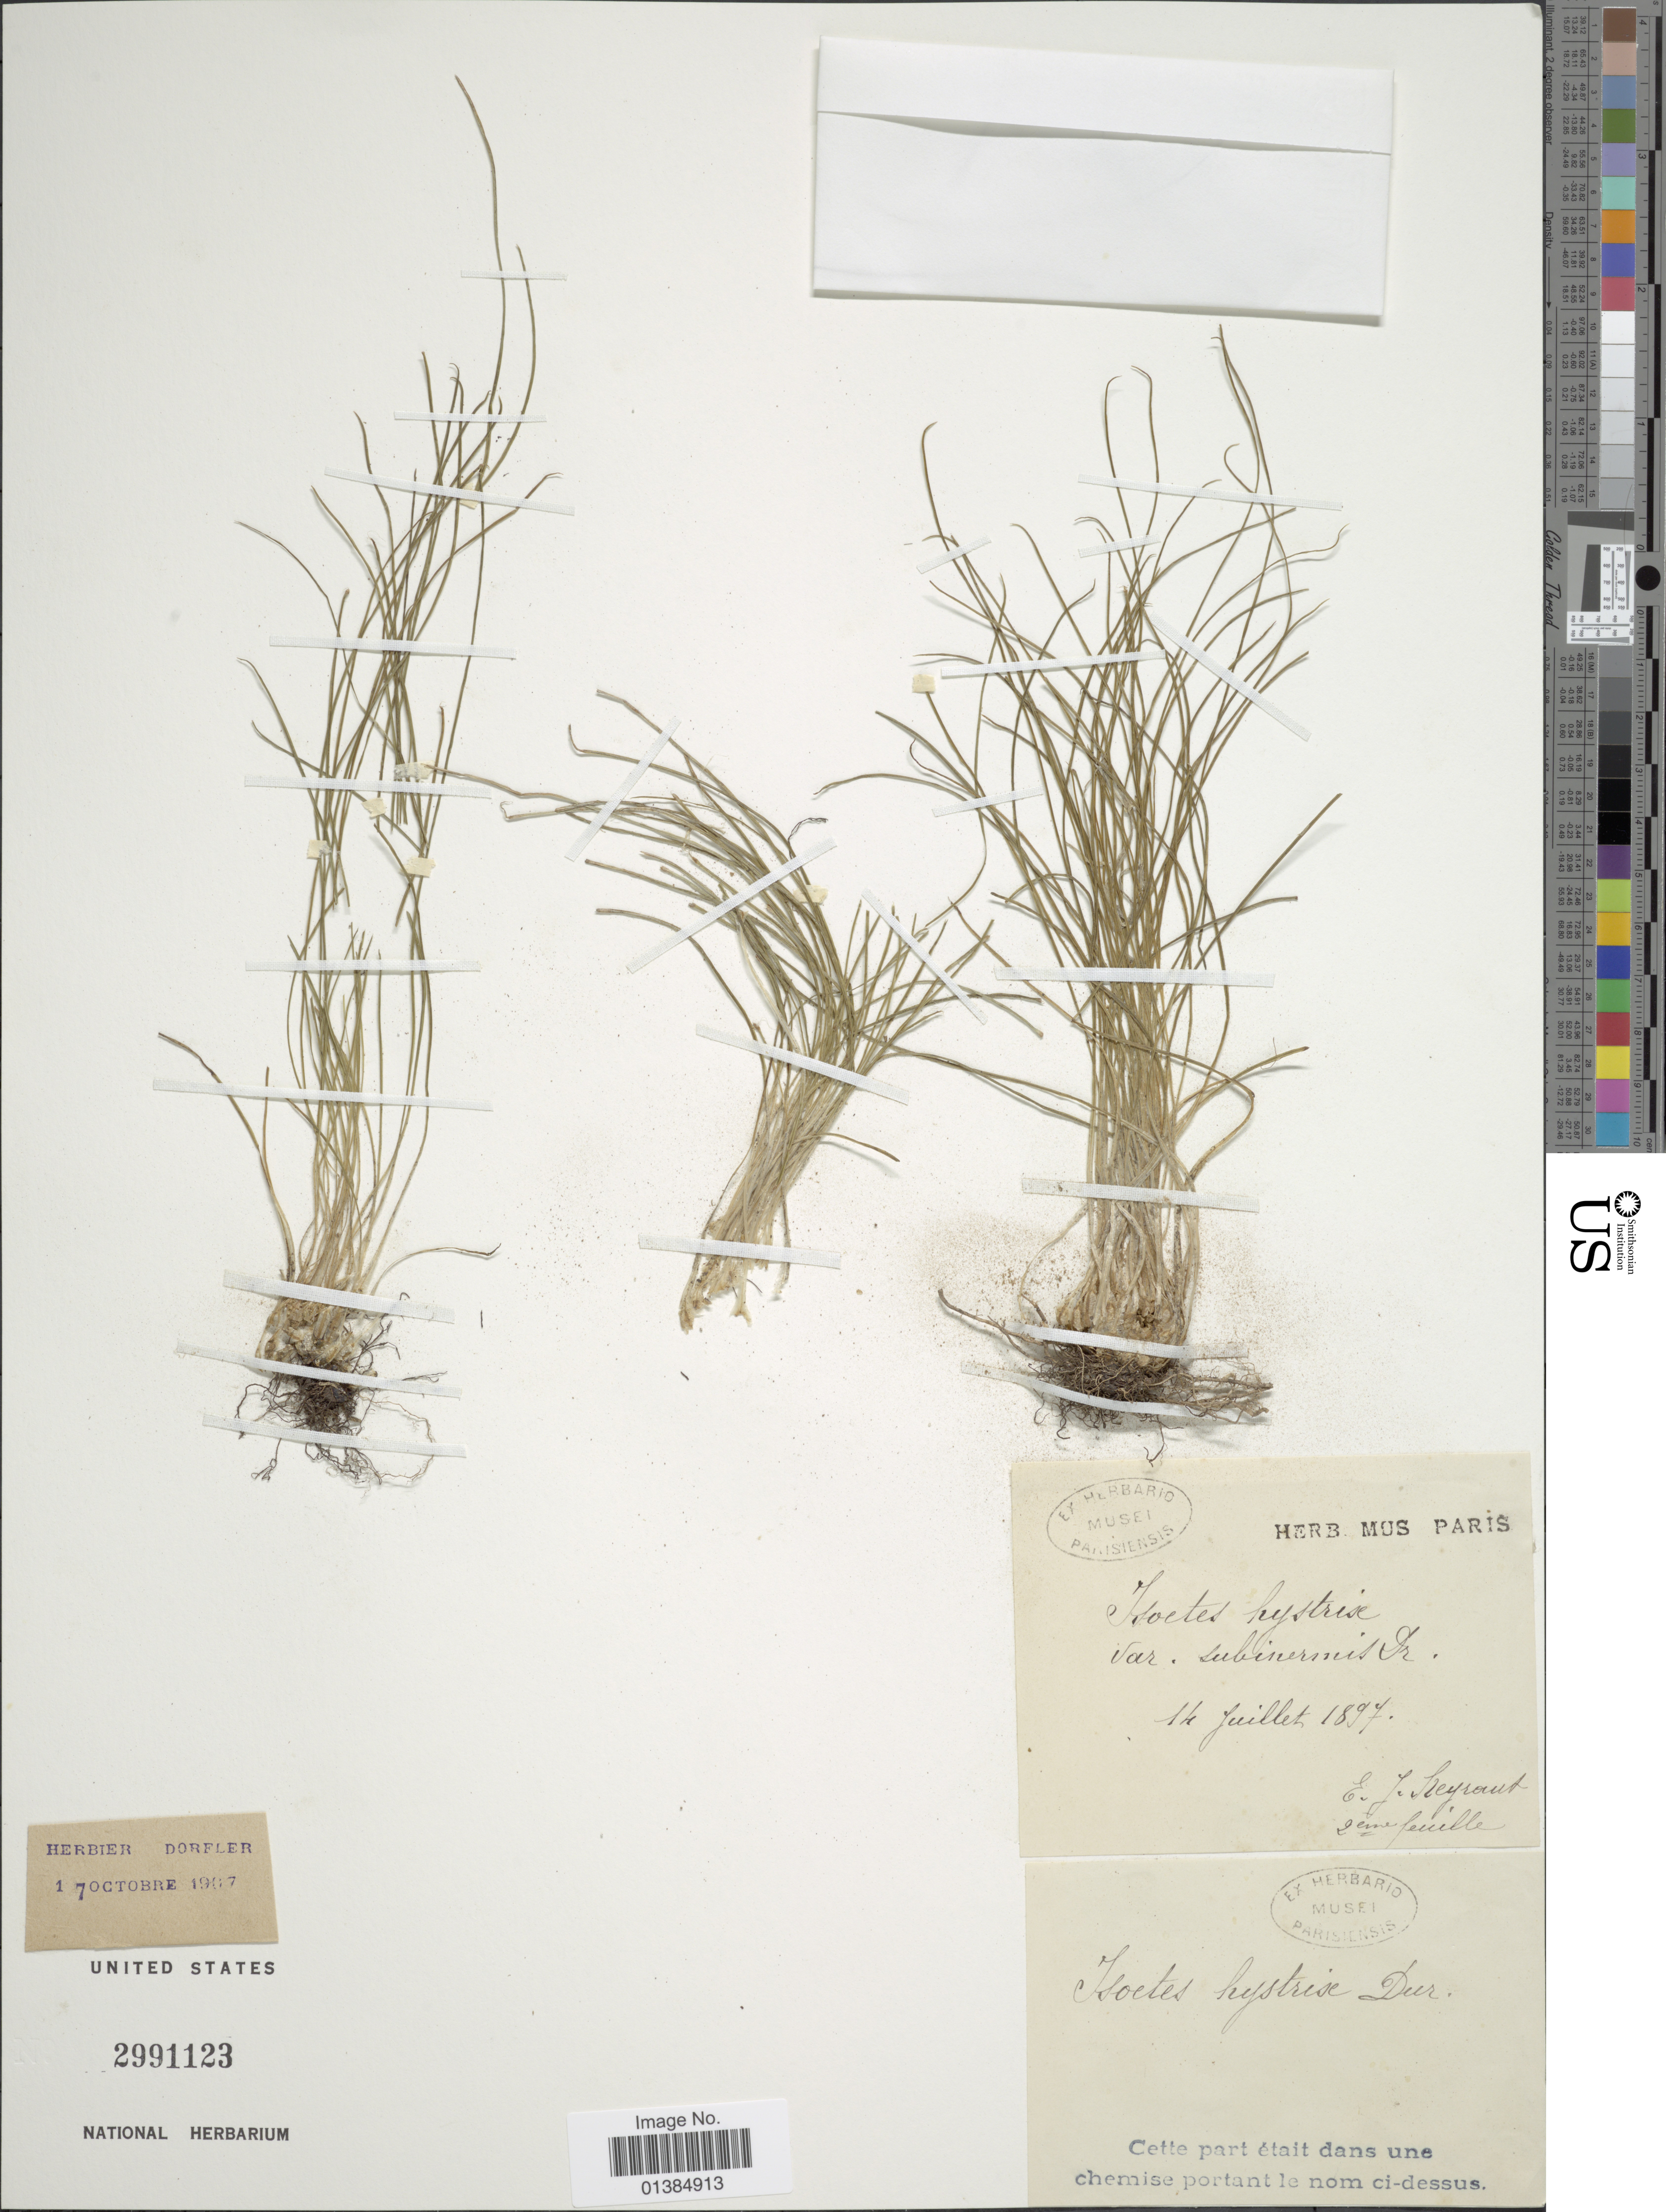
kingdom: Plantae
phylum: Tracheophyta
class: Lycopodiopsida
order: Isoetales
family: Isoetaceae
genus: Isoetes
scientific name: Isoetes histrix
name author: Bory & Durieu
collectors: E. Neyraut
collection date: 1897-07-14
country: France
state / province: Nouvelle-Aquitaine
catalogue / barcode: US 2991123